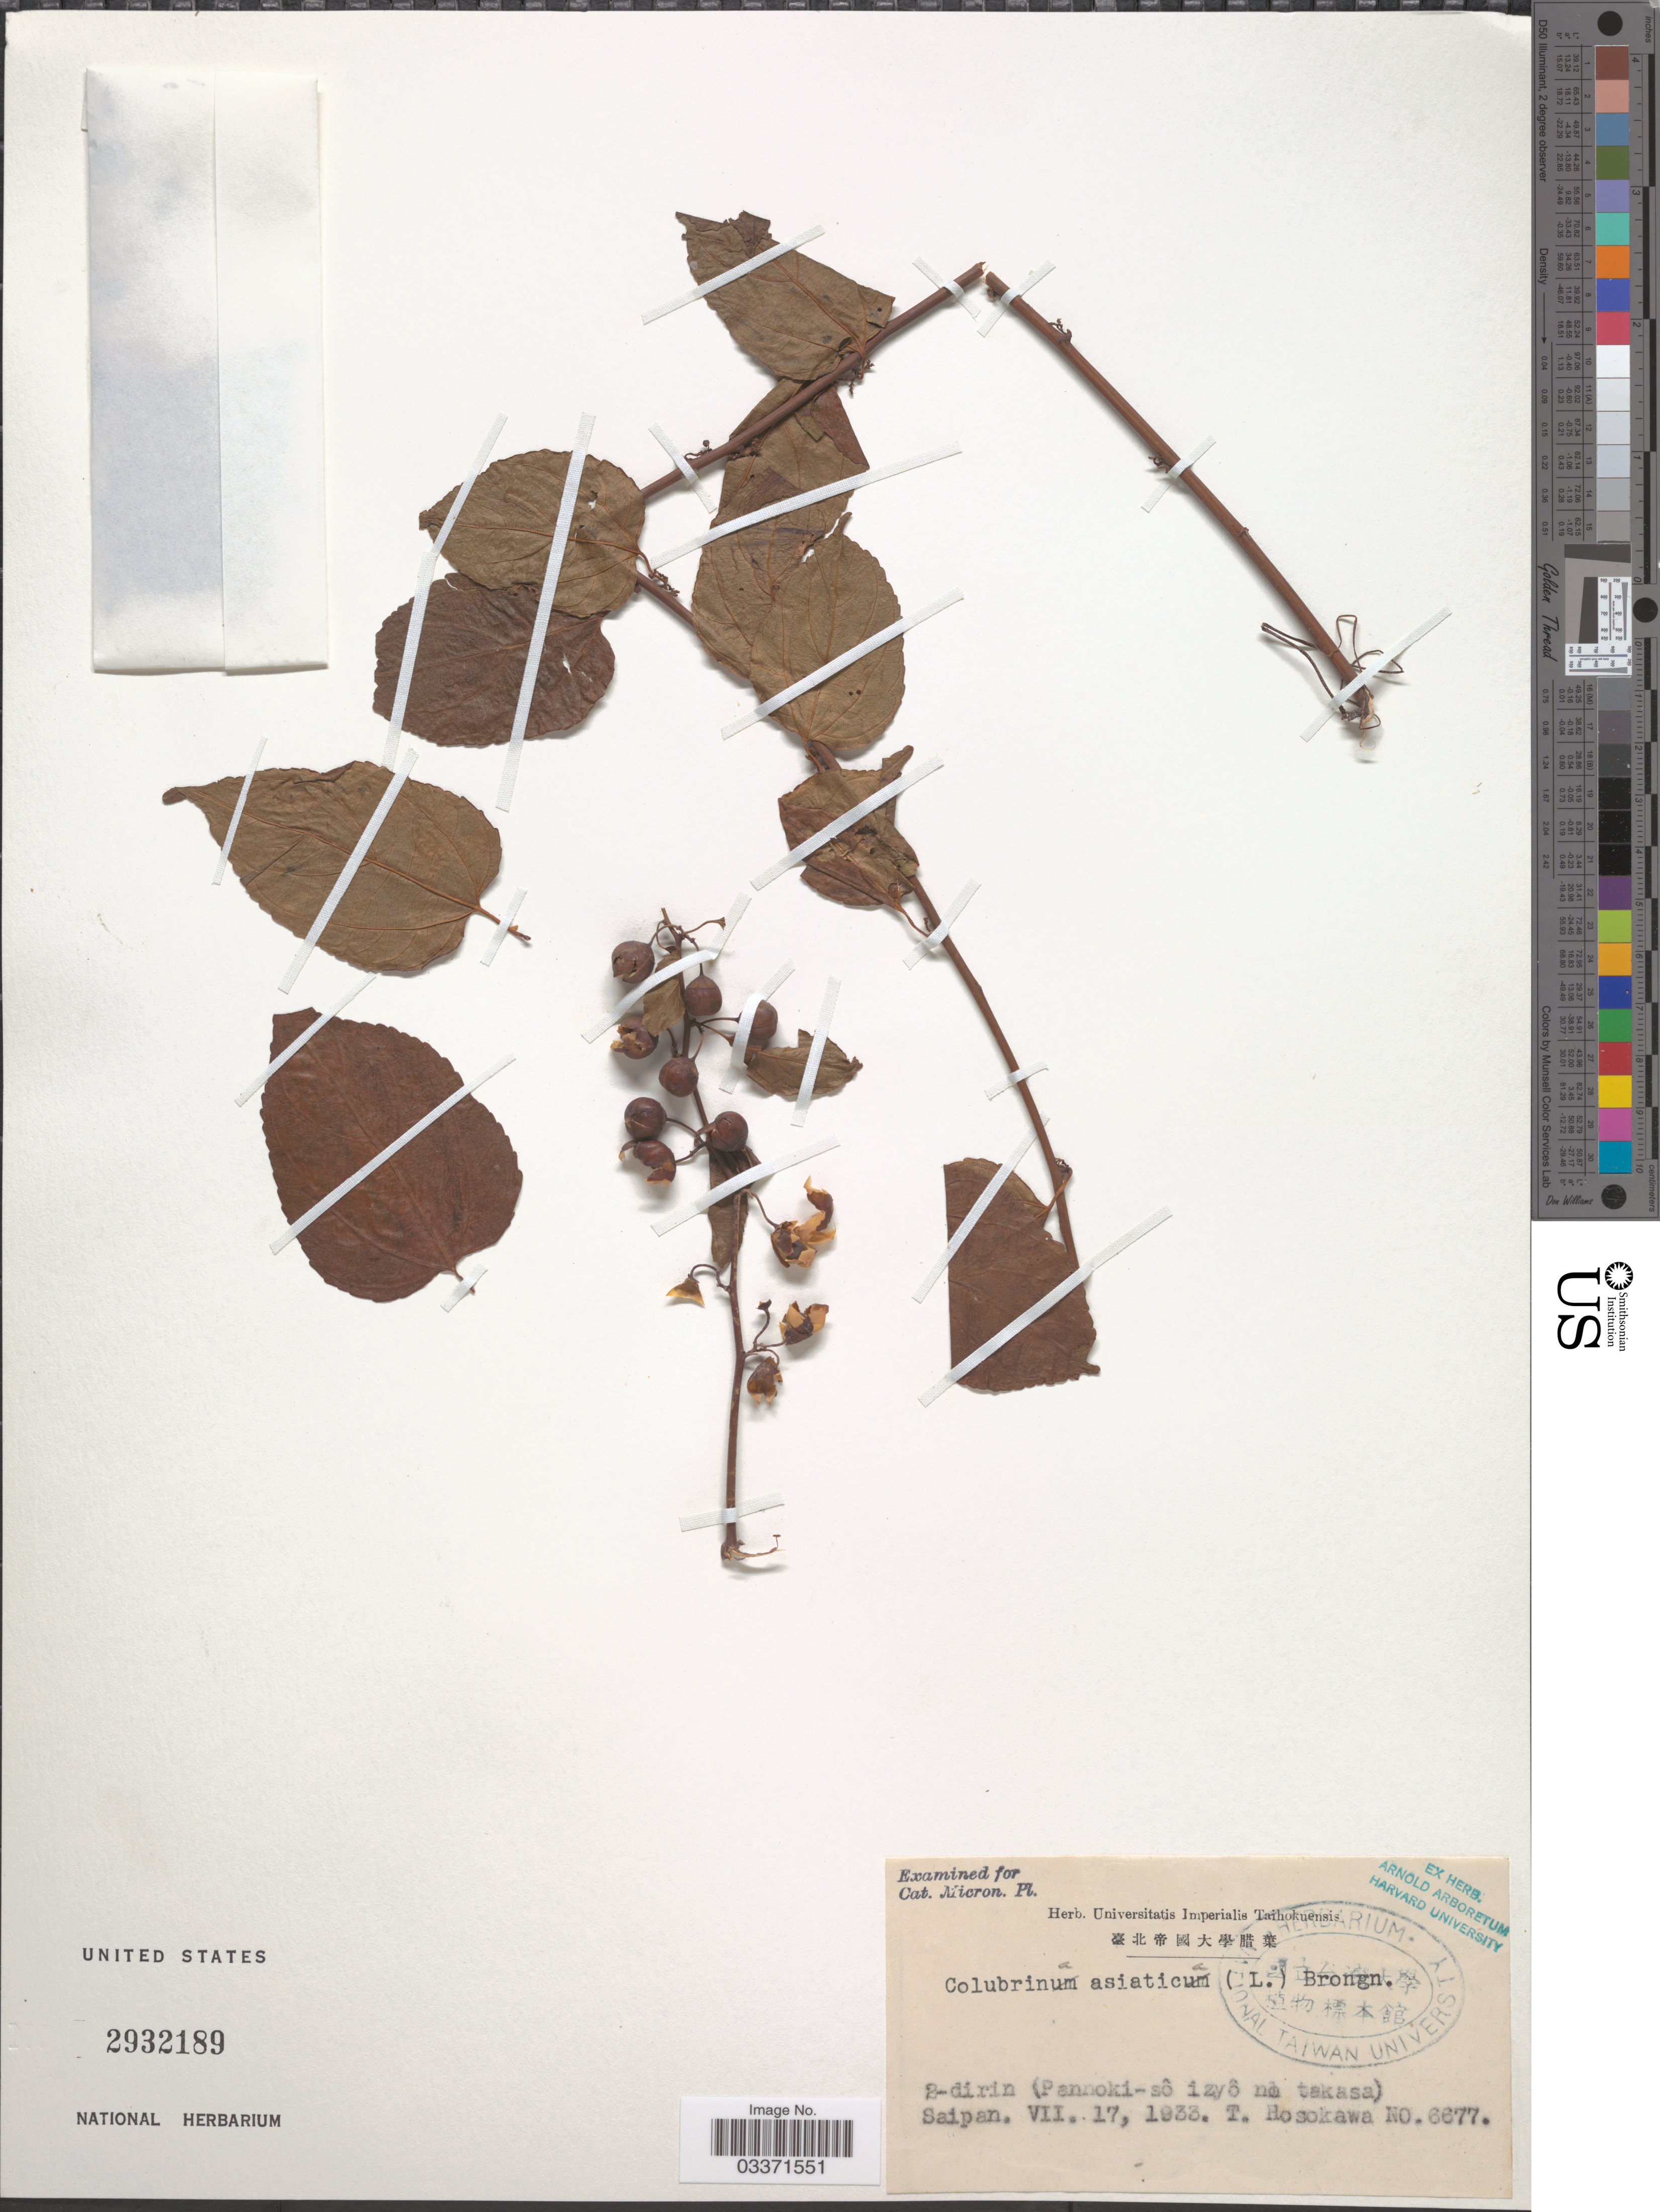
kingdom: Plantae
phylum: Tracheophyta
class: Magnoliopsida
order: Rosales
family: Rhamnaceae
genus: Colubrina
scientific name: Colubrina asiatica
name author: (L.) Brongn.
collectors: T. Hosokawa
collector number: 6677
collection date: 1933-07-17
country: Northern Mariana Islands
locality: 2-dirin (Pannoki-sô izyô no takasa), Saipan.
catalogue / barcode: US 2932189